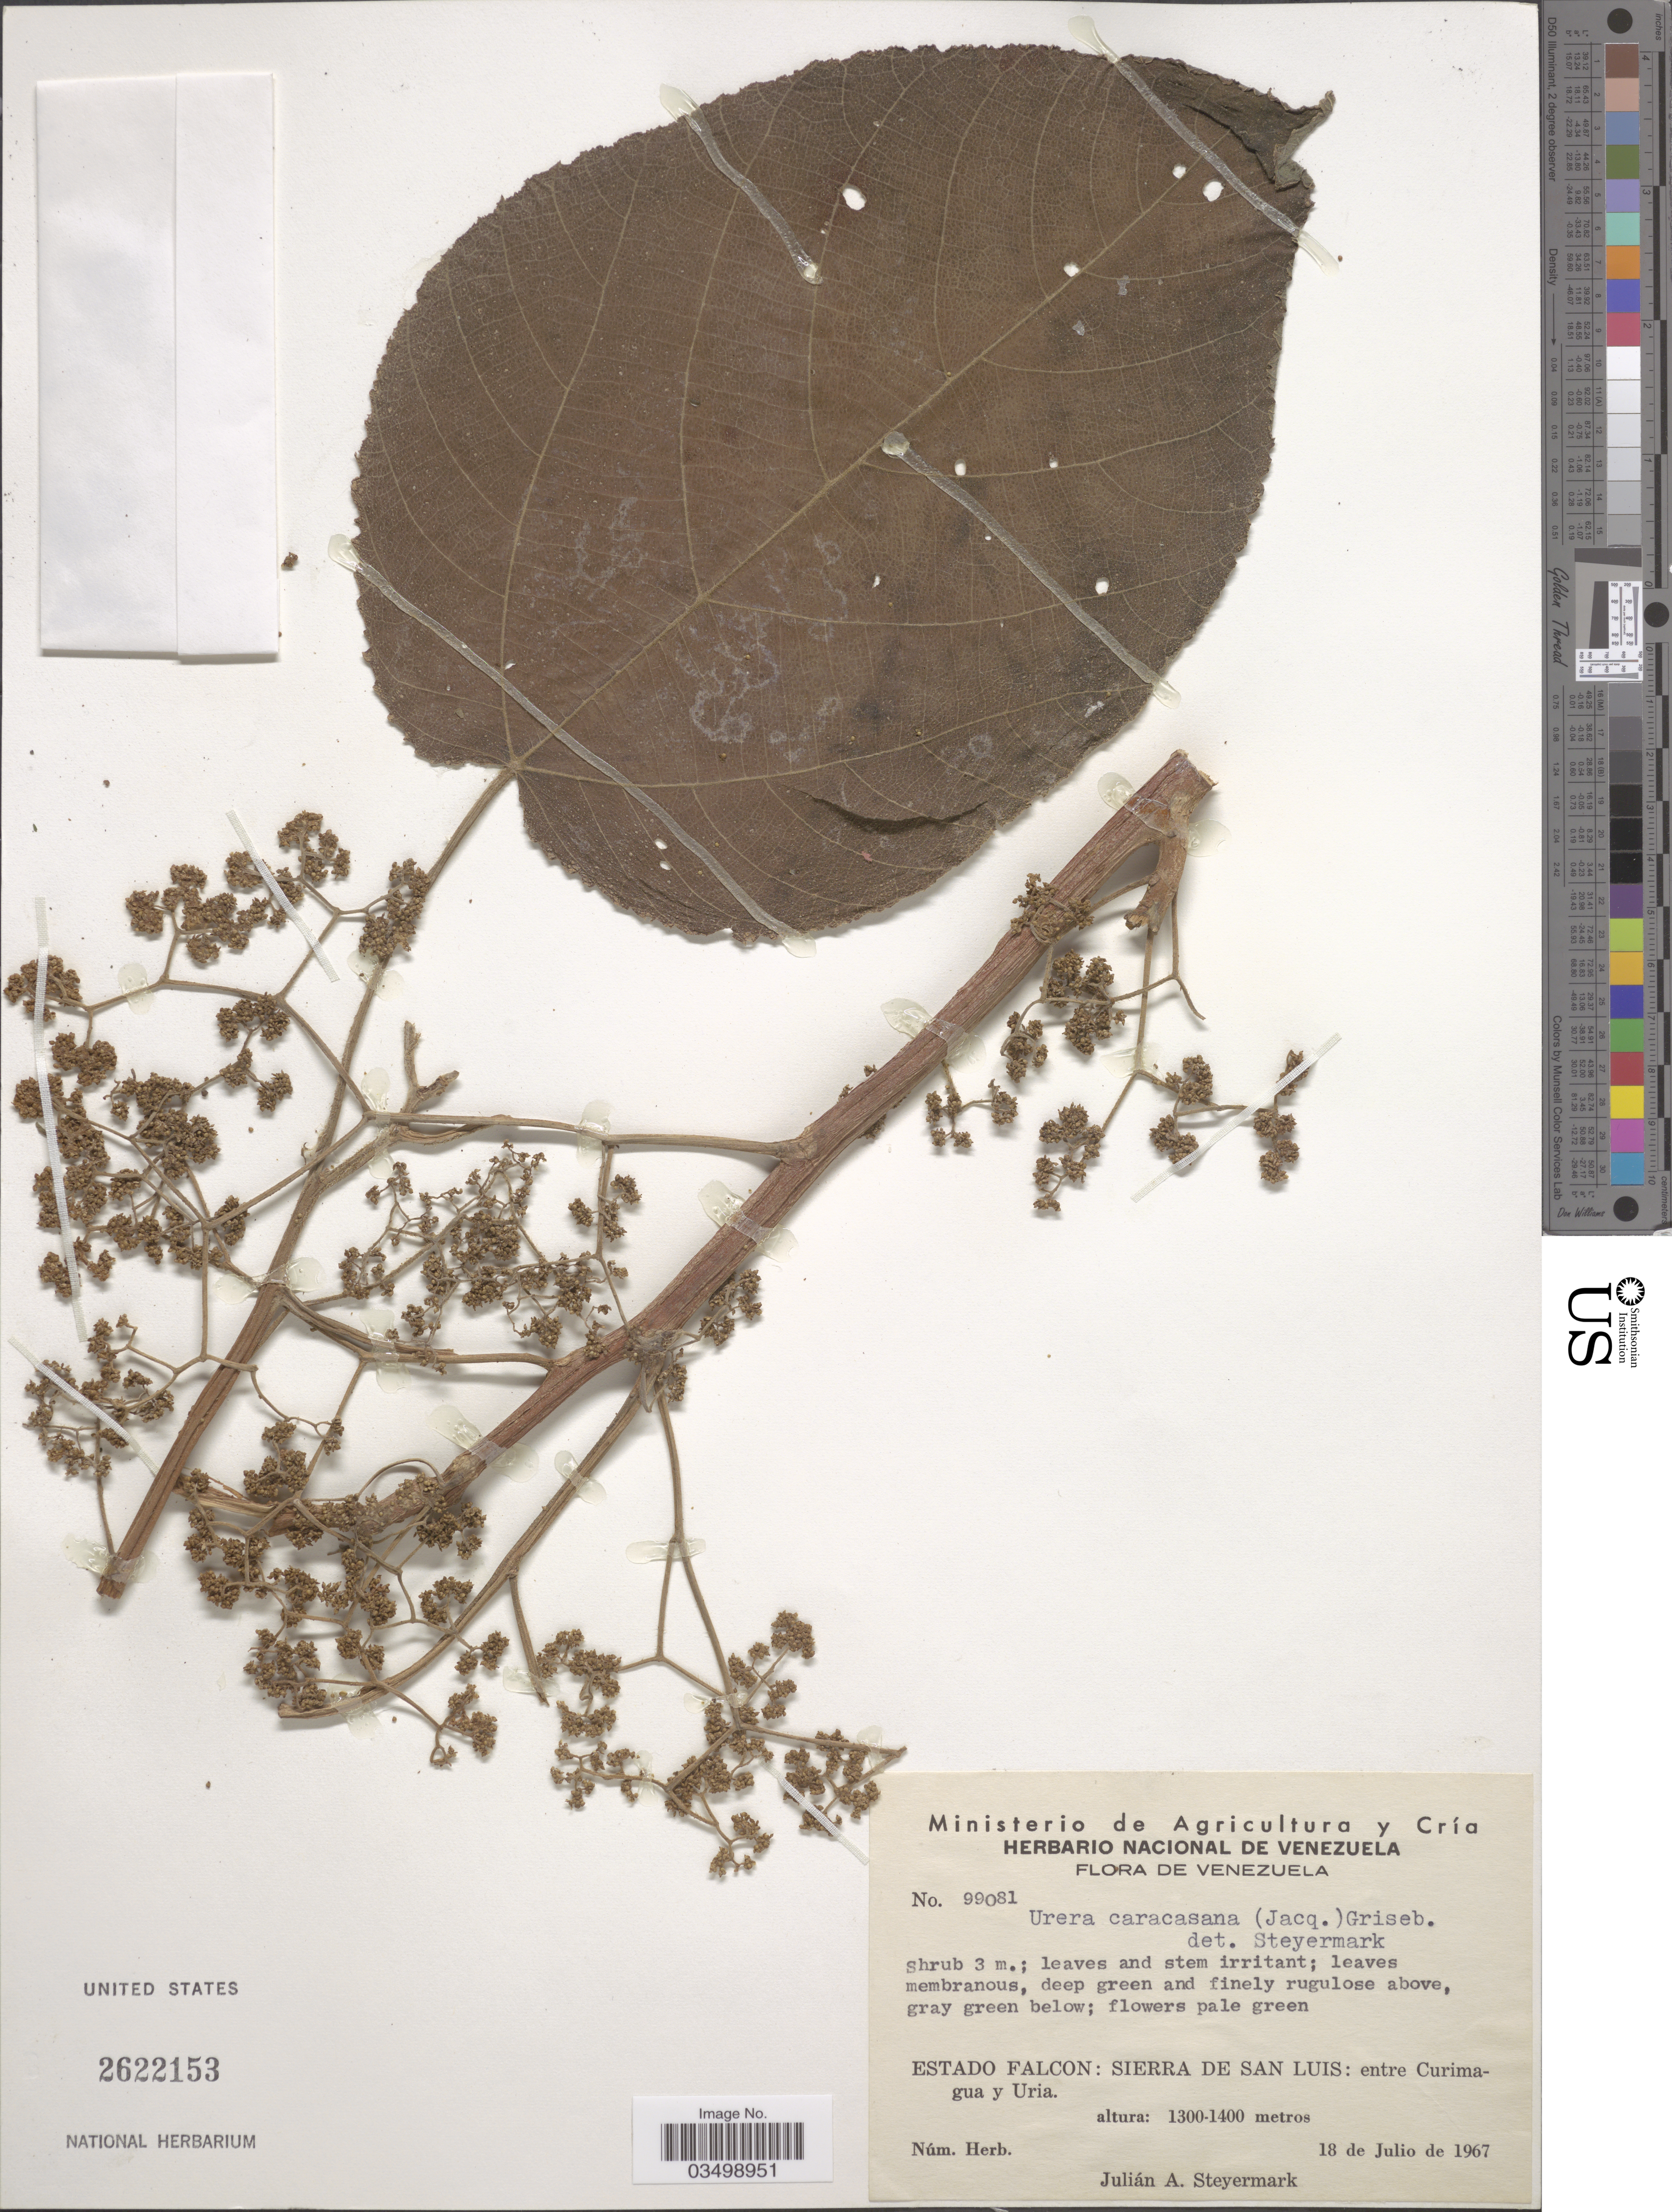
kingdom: Plantae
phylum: Tracheophyta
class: Magnoliopsida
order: Rosales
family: Urticaceae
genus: Urera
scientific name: Urera caracasana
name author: (Jacq.) Gaudich. ex Griseb.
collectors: J. Steyermark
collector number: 99081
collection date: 1967-07-18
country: Venezuela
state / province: Falcon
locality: Sierra de San Luis: entre Curimagua y Uria.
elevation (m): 1300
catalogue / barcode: US 2622153